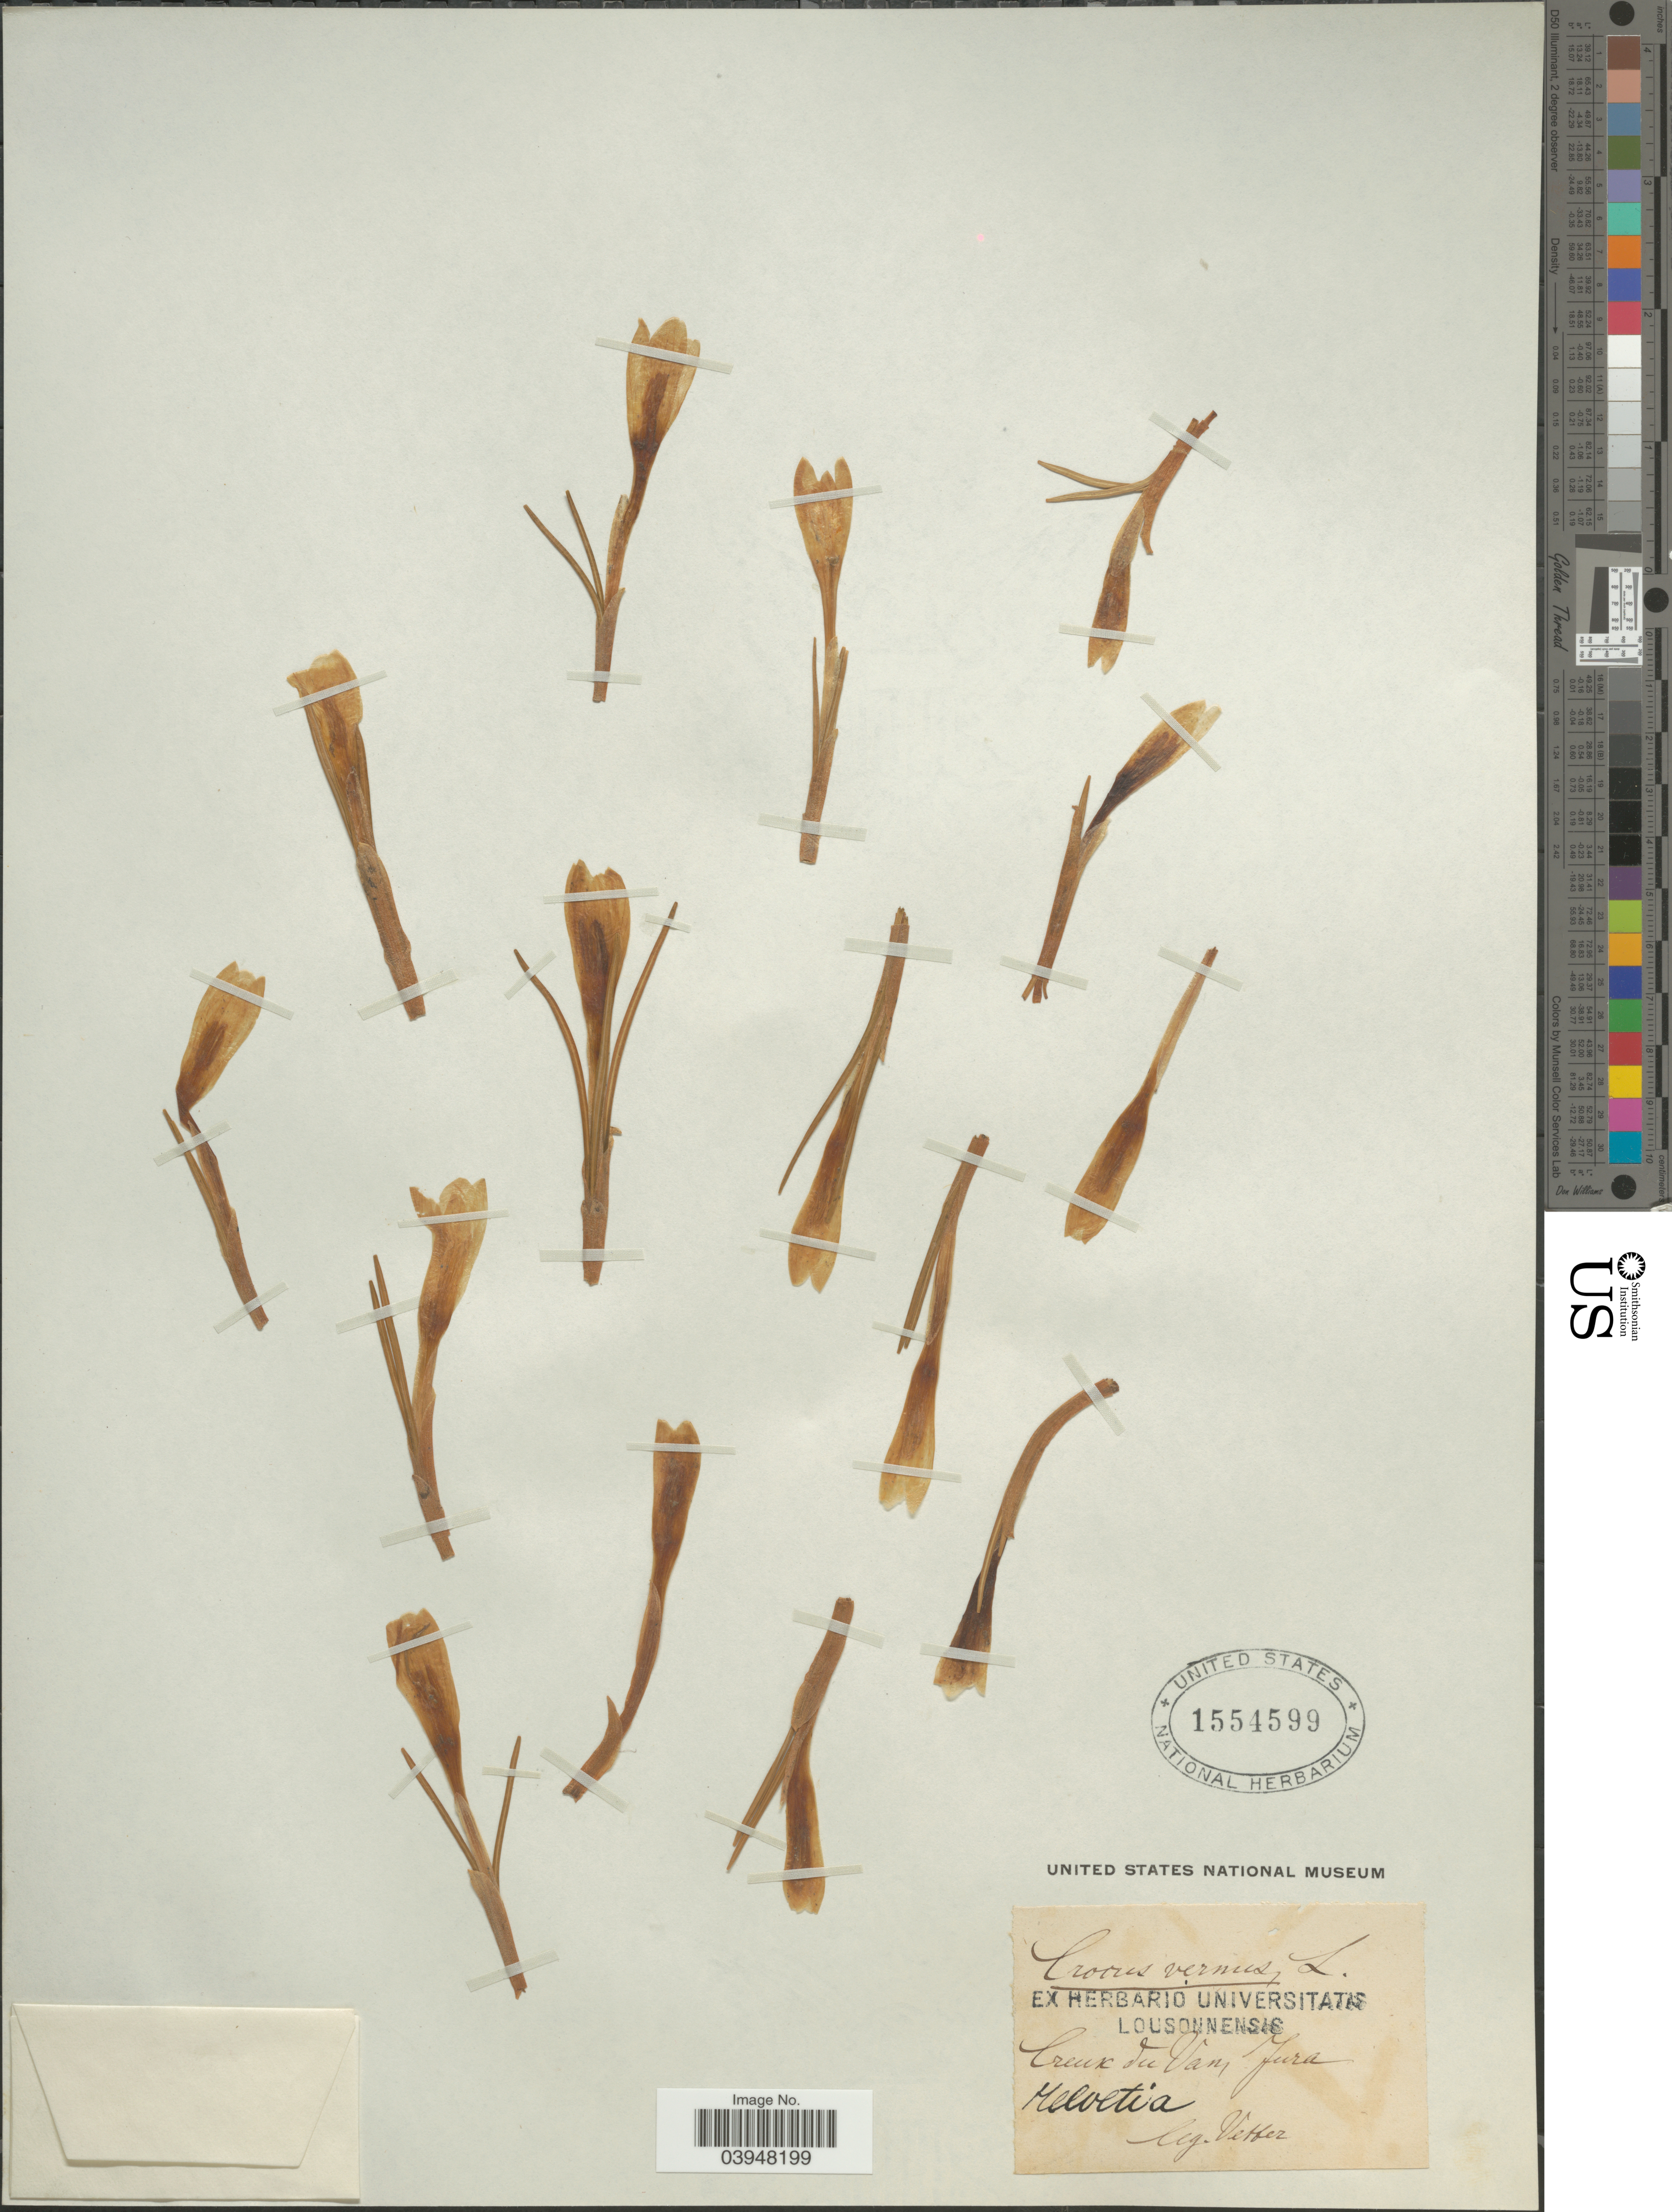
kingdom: Plantae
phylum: Tracheophyta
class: Liliopsida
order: Asparagales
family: Iridaceae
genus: Crocus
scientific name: Crocus vernus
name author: Hill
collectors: Vetter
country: Switzerland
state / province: Jura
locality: Creux du Van, Jura. Helvetia.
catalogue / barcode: US 1554599